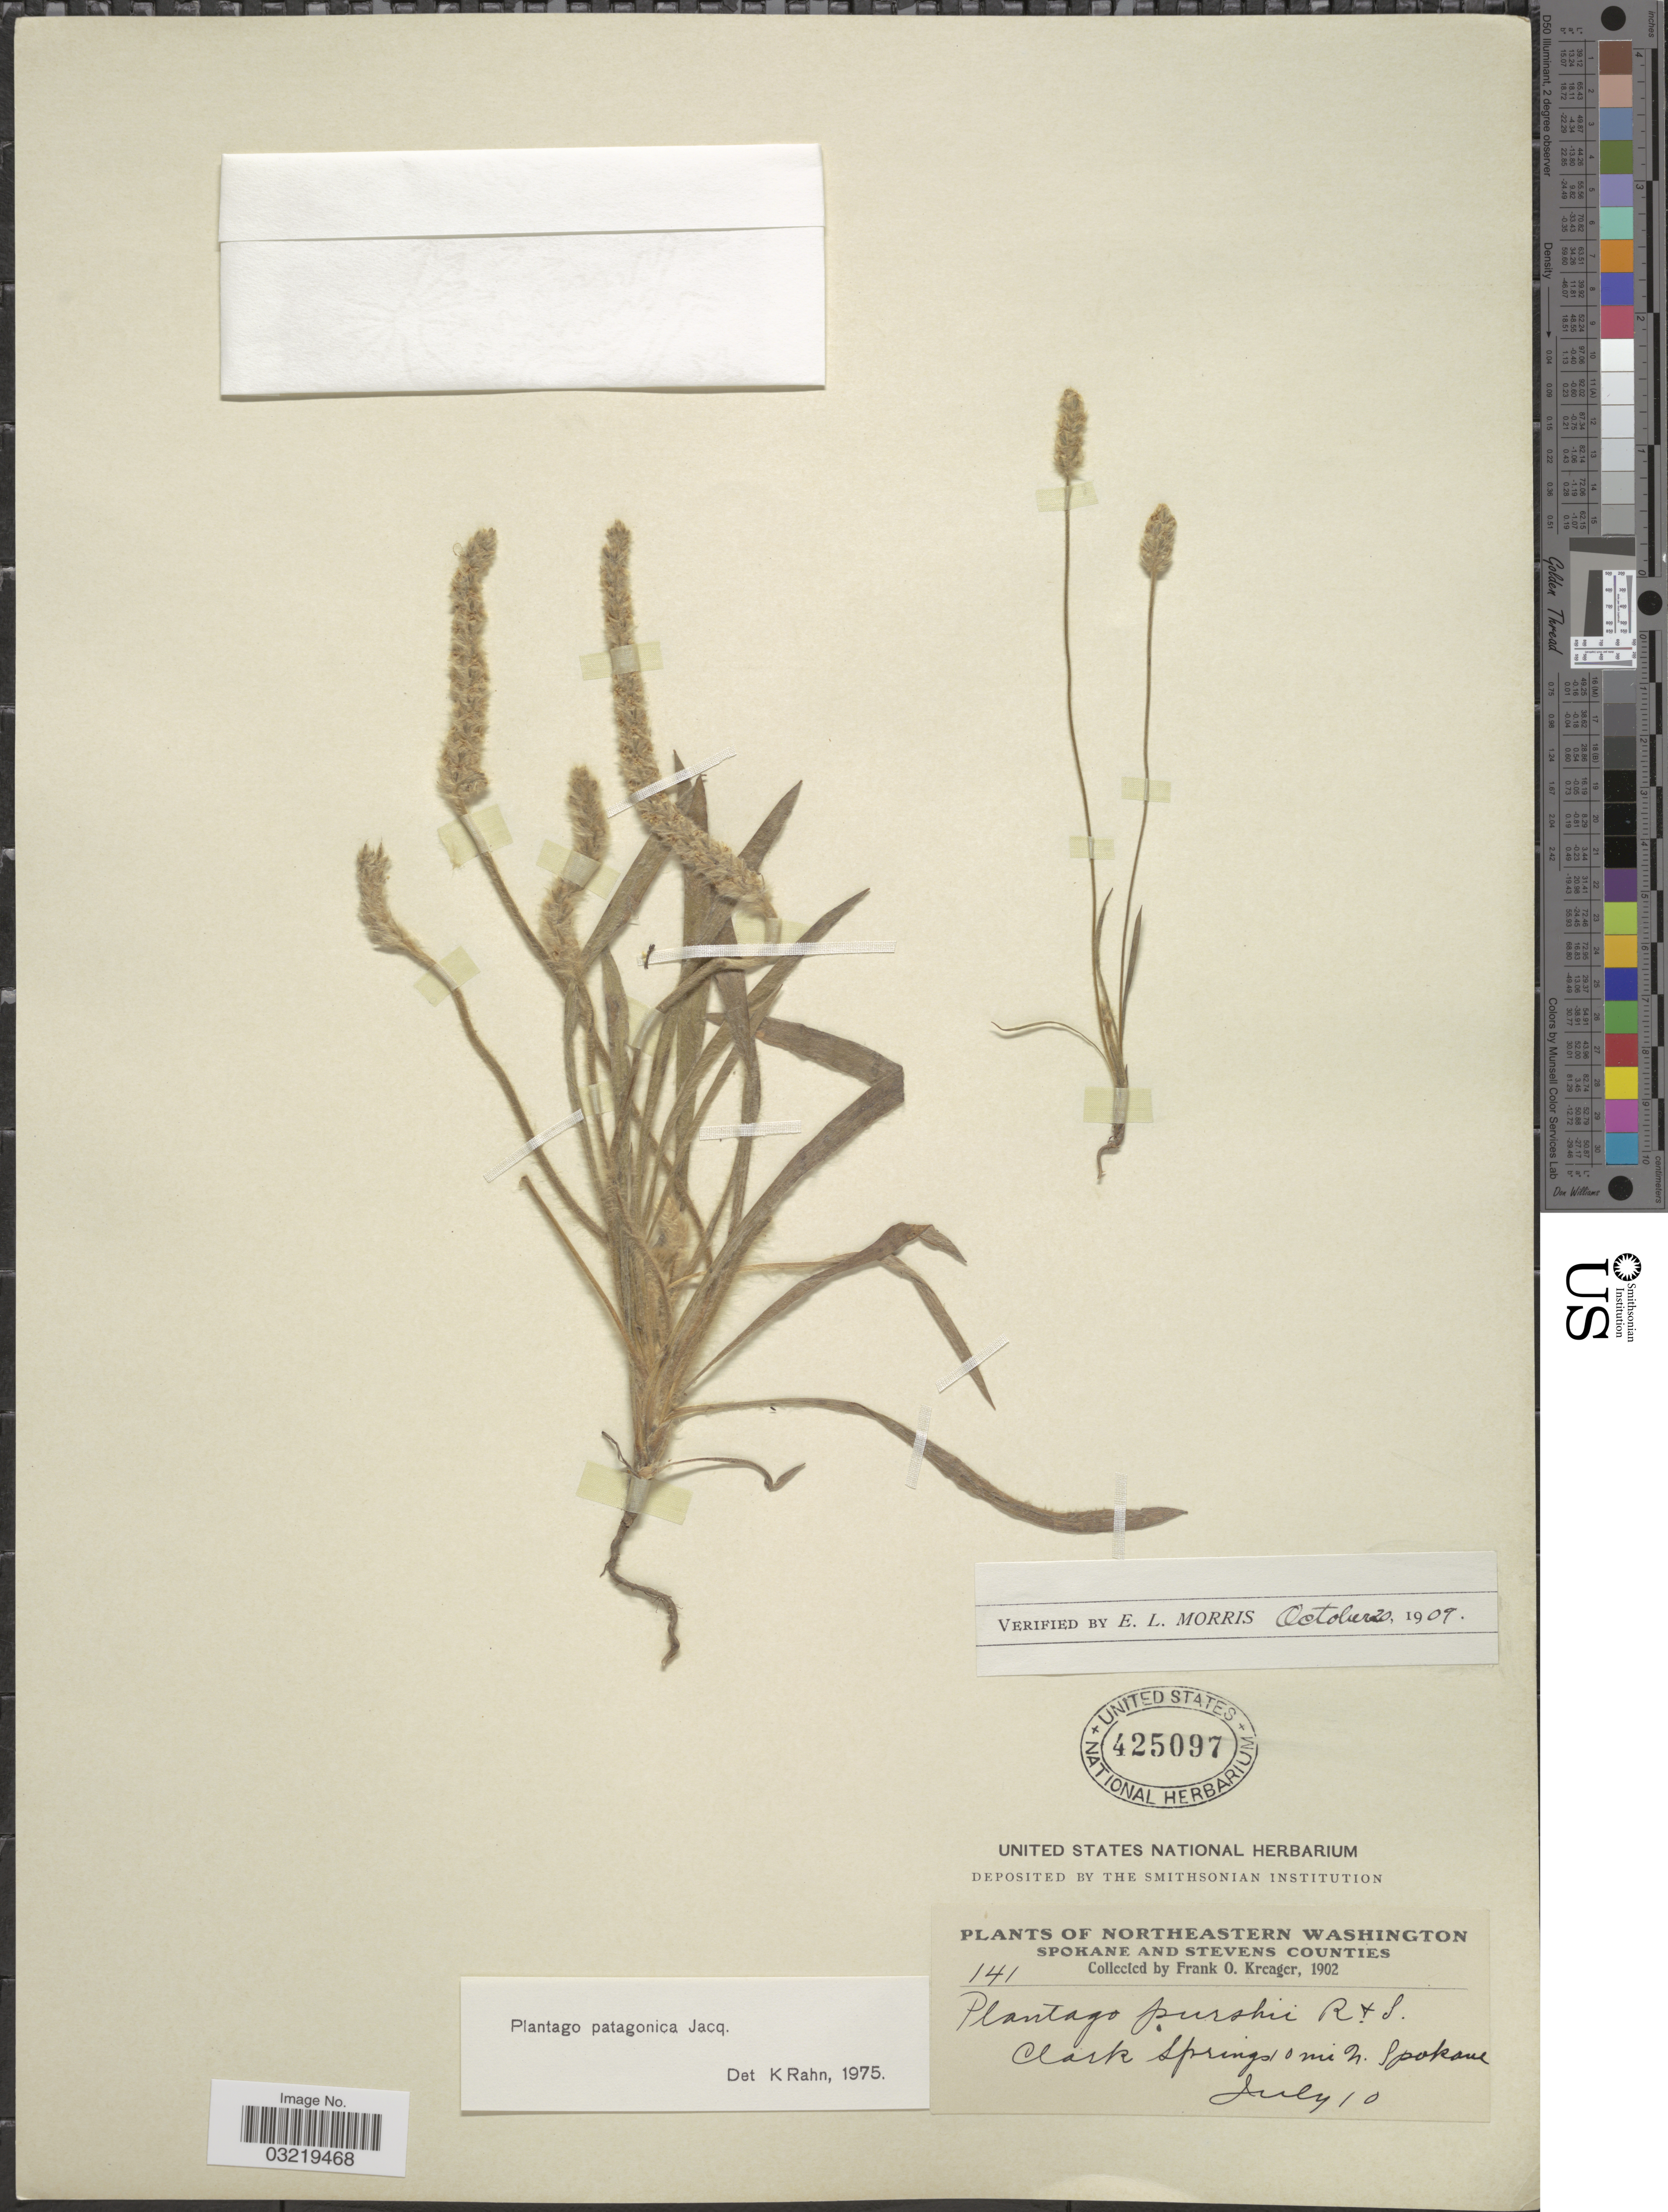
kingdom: Plantae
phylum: Tracheophyta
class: Magnoliopsida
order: Lamiales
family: Plantaginaceae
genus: Plantago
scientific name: Plantago patagonica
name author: Jacq.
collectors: F. Kreager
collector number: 141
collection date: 1902-07-10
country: United States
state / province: Washington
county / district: Spokane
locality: Northeastern Washington. Clark Springs, 10 mi n. Spokane.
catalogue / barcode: US 425097